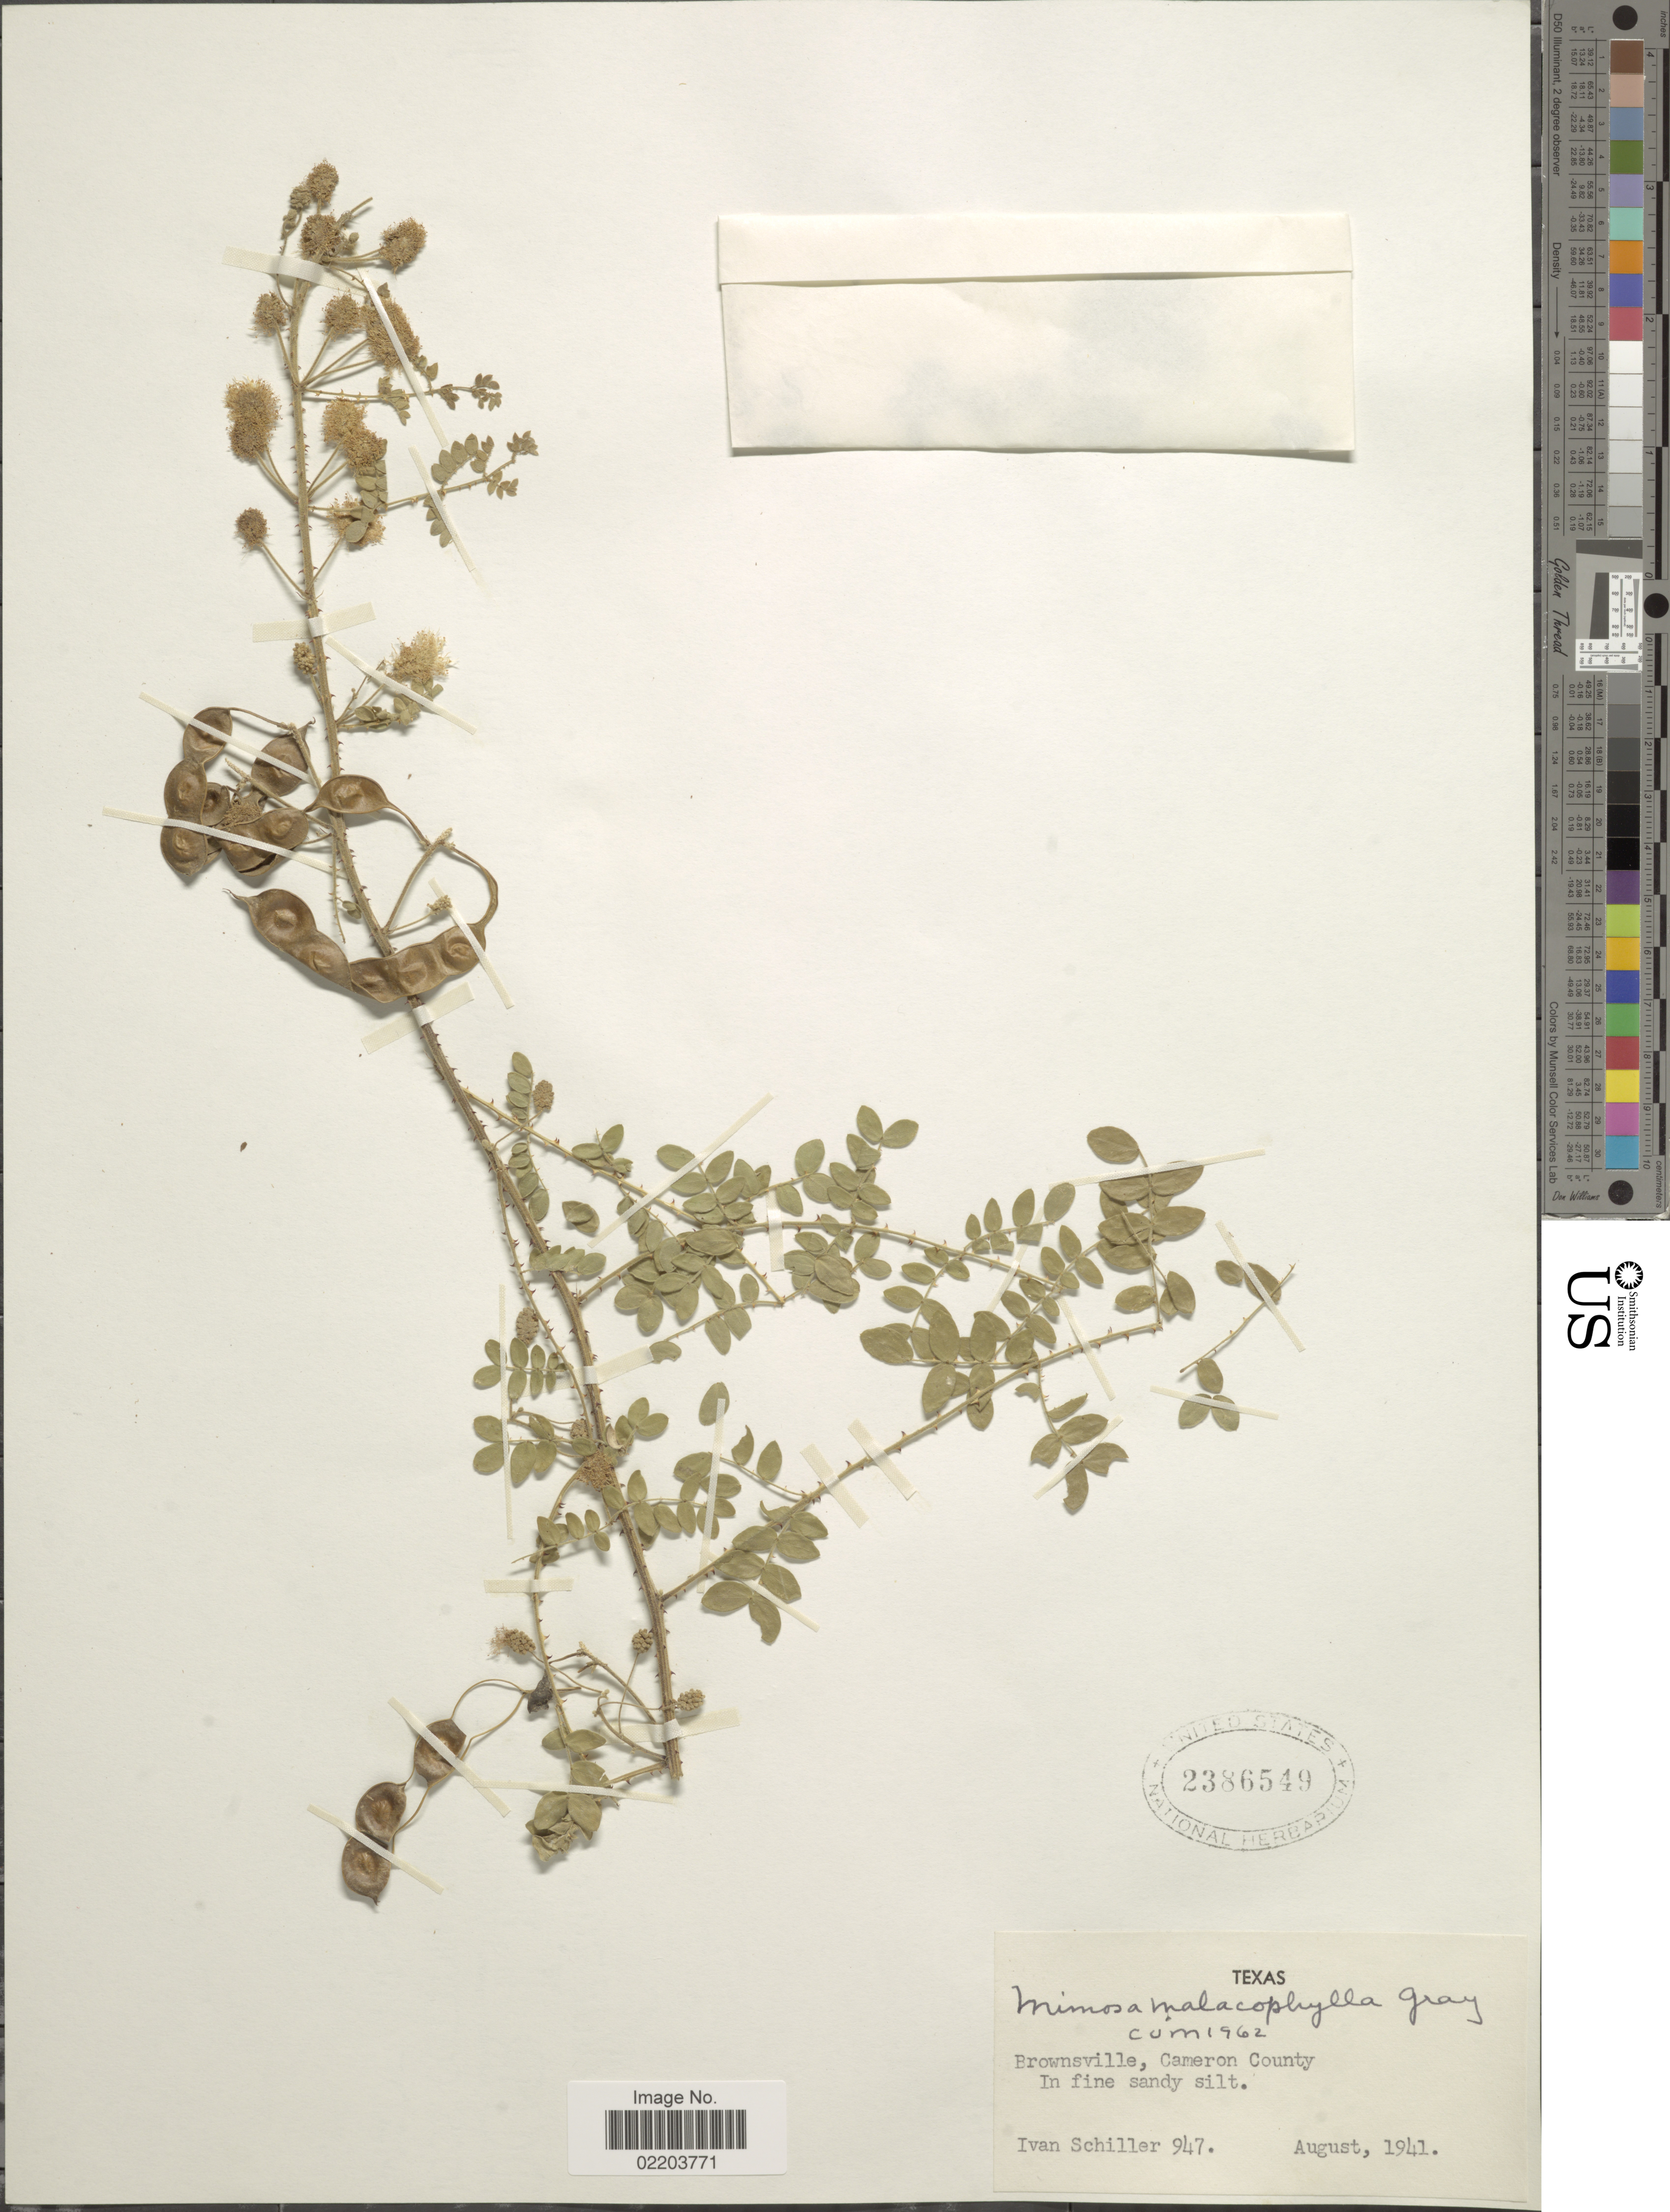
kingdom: Plantae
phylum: Tracheophyta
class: Magnoliopsida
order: Fabales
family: Fabaceae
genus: Mimosa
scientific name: Mimosa malacophylla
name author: A. Gray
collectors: I. Schiller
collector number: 947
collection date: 1941-08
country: United States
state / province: Texas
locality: Brownsville, Cameron County, In fine sandy silt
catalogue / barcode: US 2386549